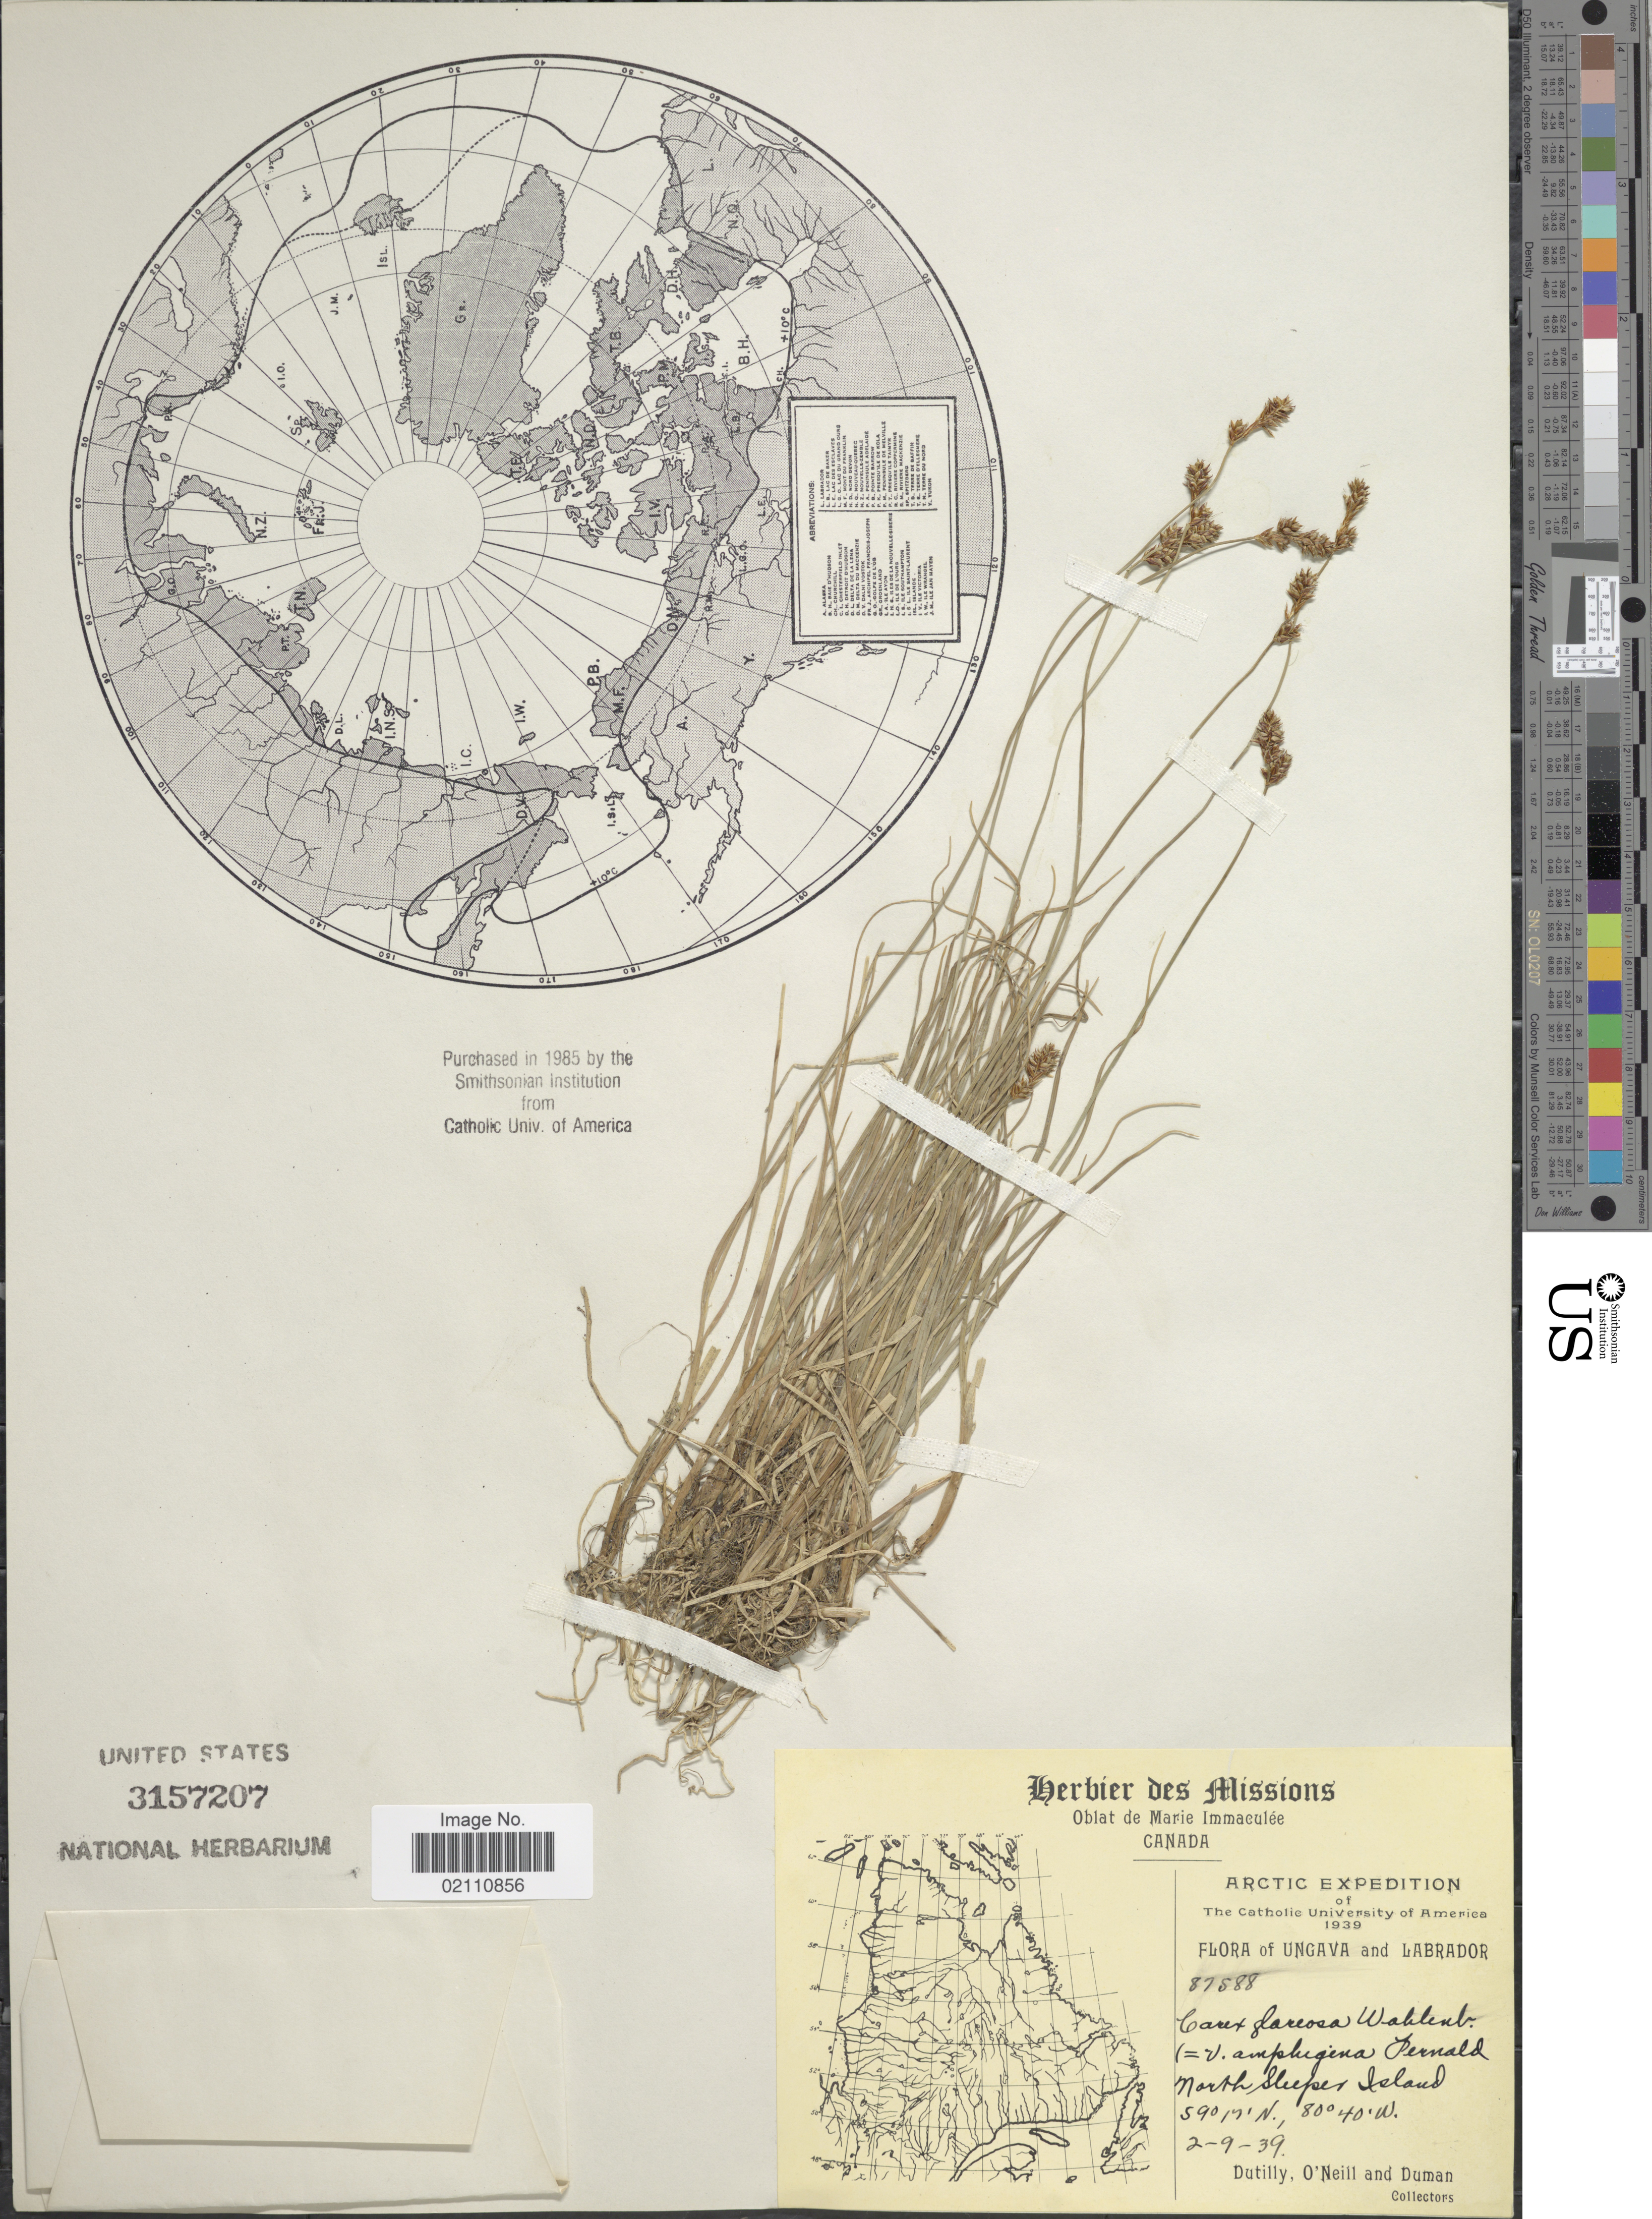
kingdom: Plantae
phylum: Tracheophyta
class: Liliopsida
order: Poales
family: Cyperaceae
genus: Carex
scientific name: Carex glareosa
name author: Schkuhr ex Wahlenb.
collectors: -. Dutilly, O' Neill & -. Duman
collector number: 87588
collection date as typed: Transcribed d/m/y: 2/9/39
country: Canada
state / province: Quebec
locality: Oblat de Marie Immaculee, Canada, Ungava and Labrador, North Sleeper Island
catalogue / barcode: US 3157207